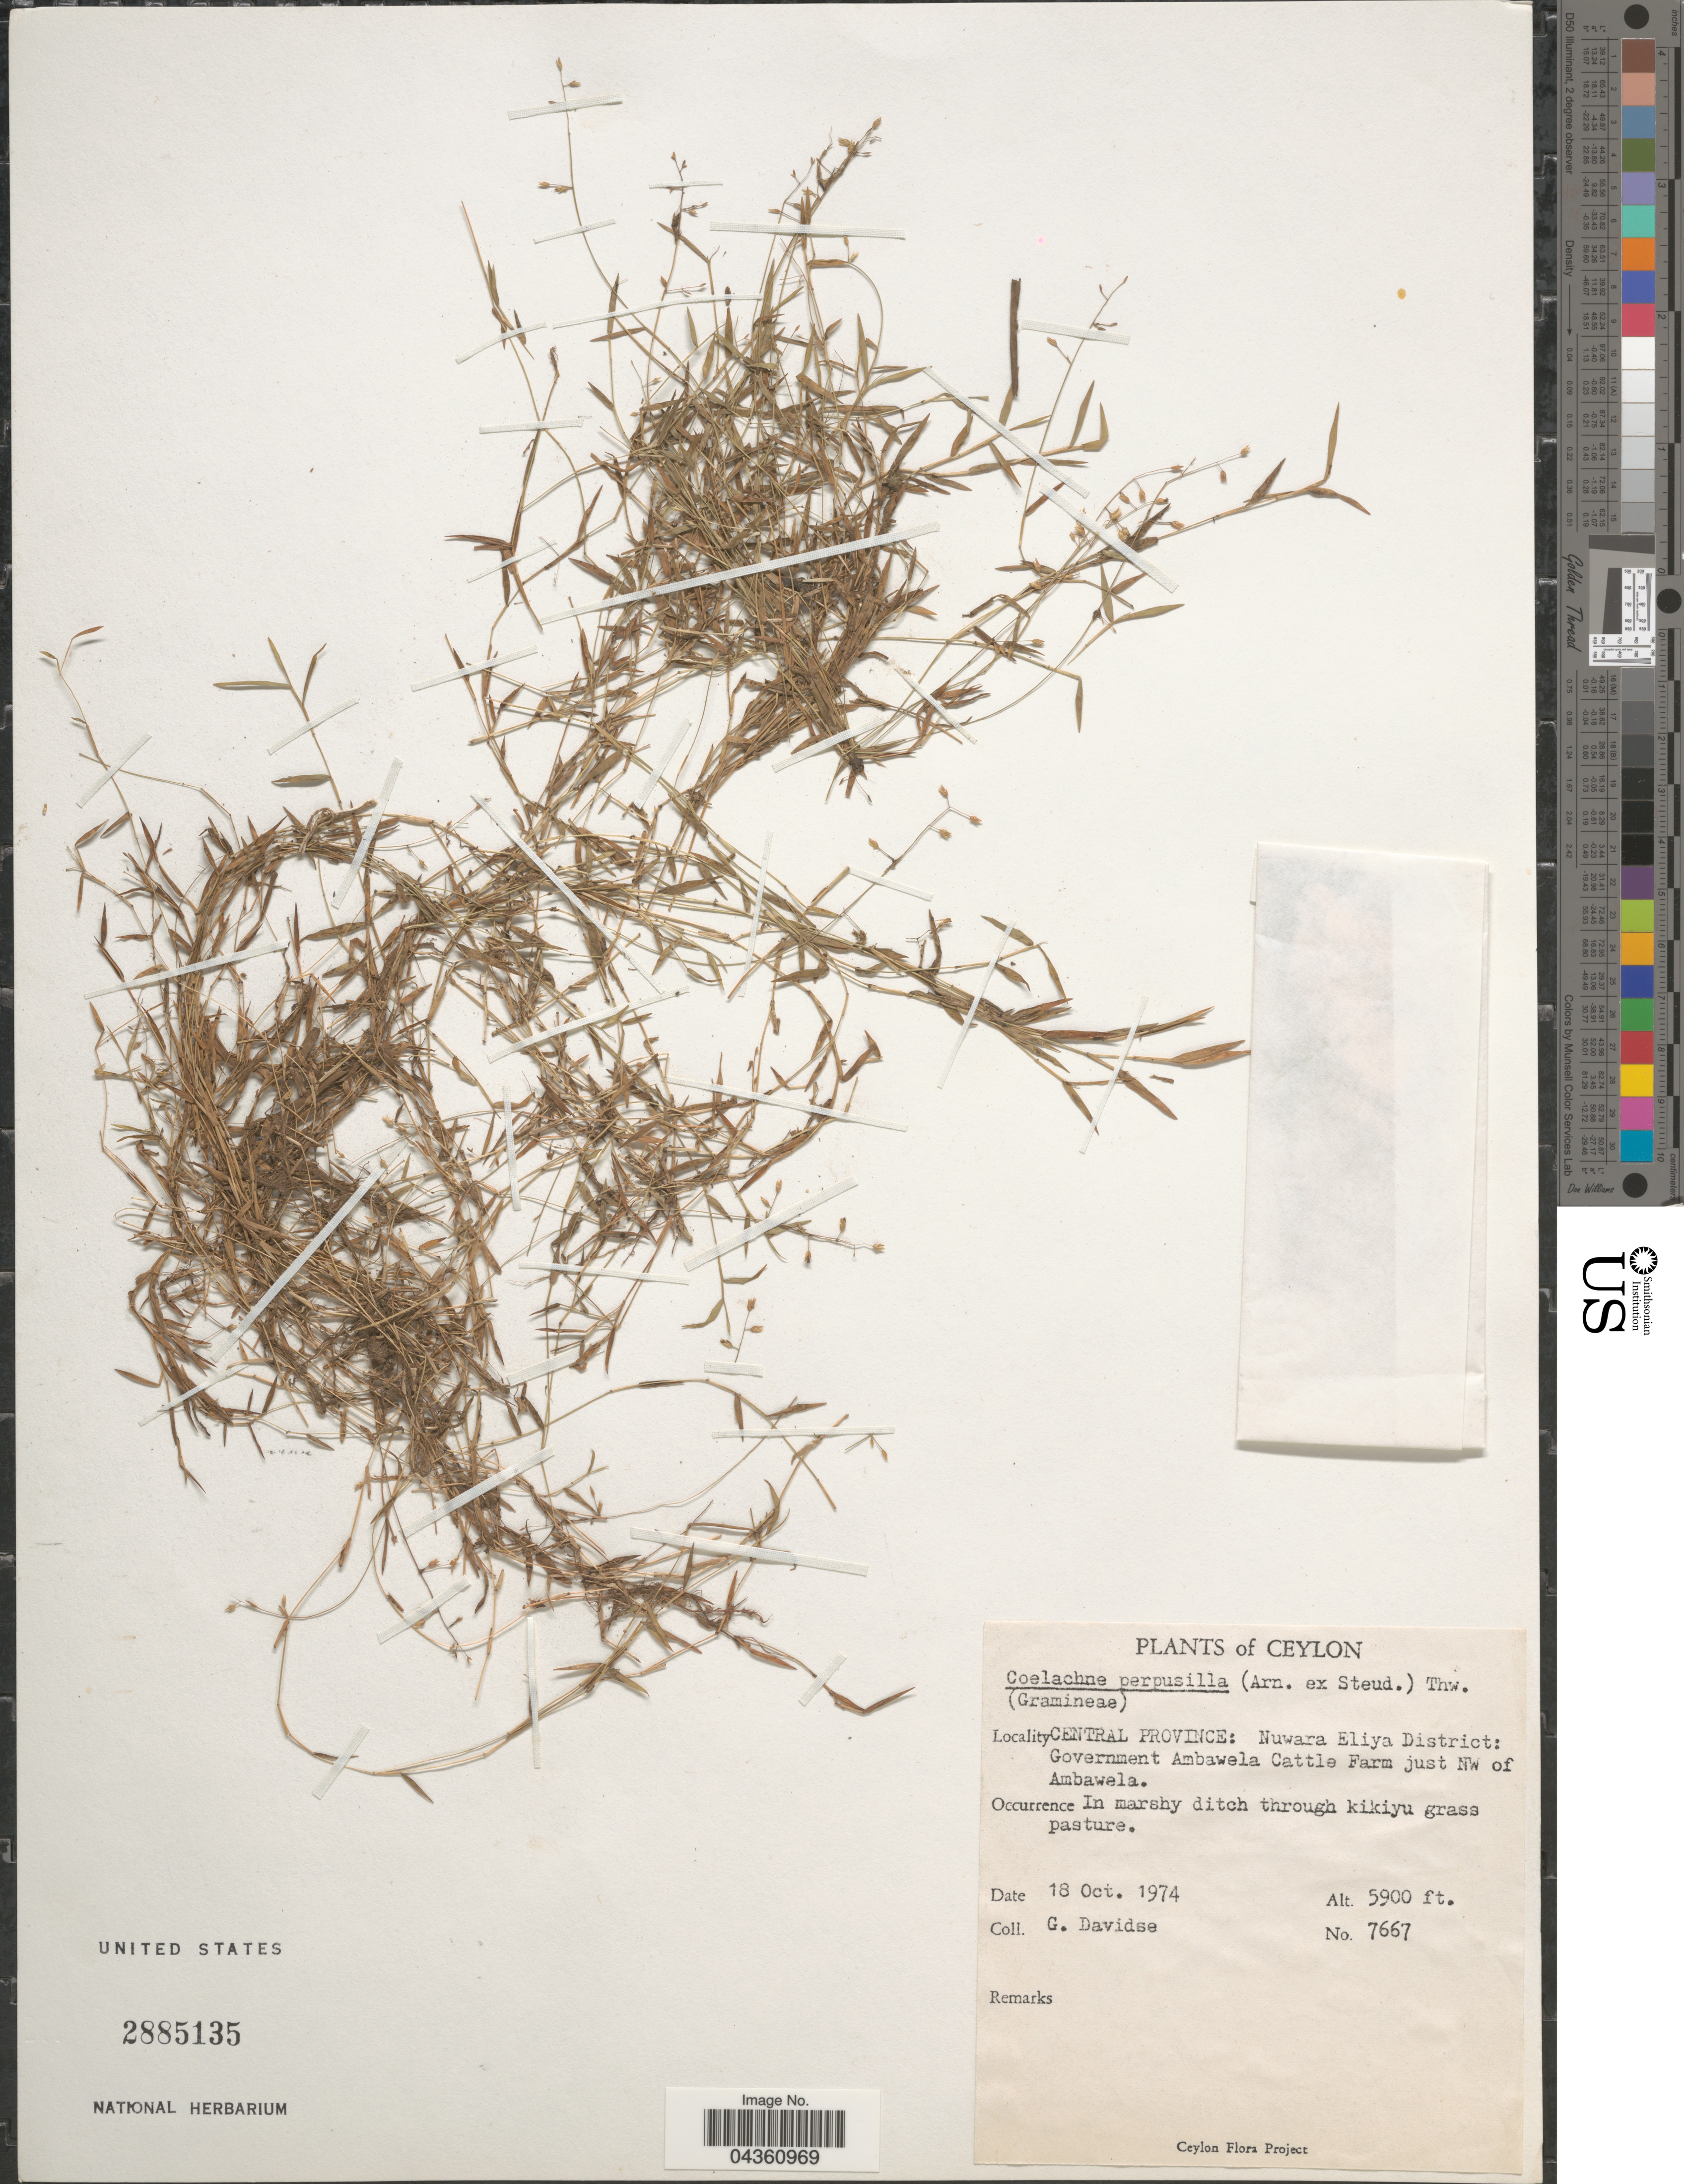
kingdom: Plantae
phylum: Tracheophyta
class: Liliopsida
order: Poales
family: Poaceae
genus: Coelachne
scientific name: Coelachne perpusilla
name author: (Arn. ex Steud.) Thwaites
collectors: G. Davidse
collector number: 7667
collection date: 1974-10-18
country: Sri Lanka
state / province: Central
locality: Ceylon. Nuwara Eliya District: Government Ambawela Cattle Farm just NW of Ambawela.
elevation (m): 1798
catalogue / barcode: US 2885135